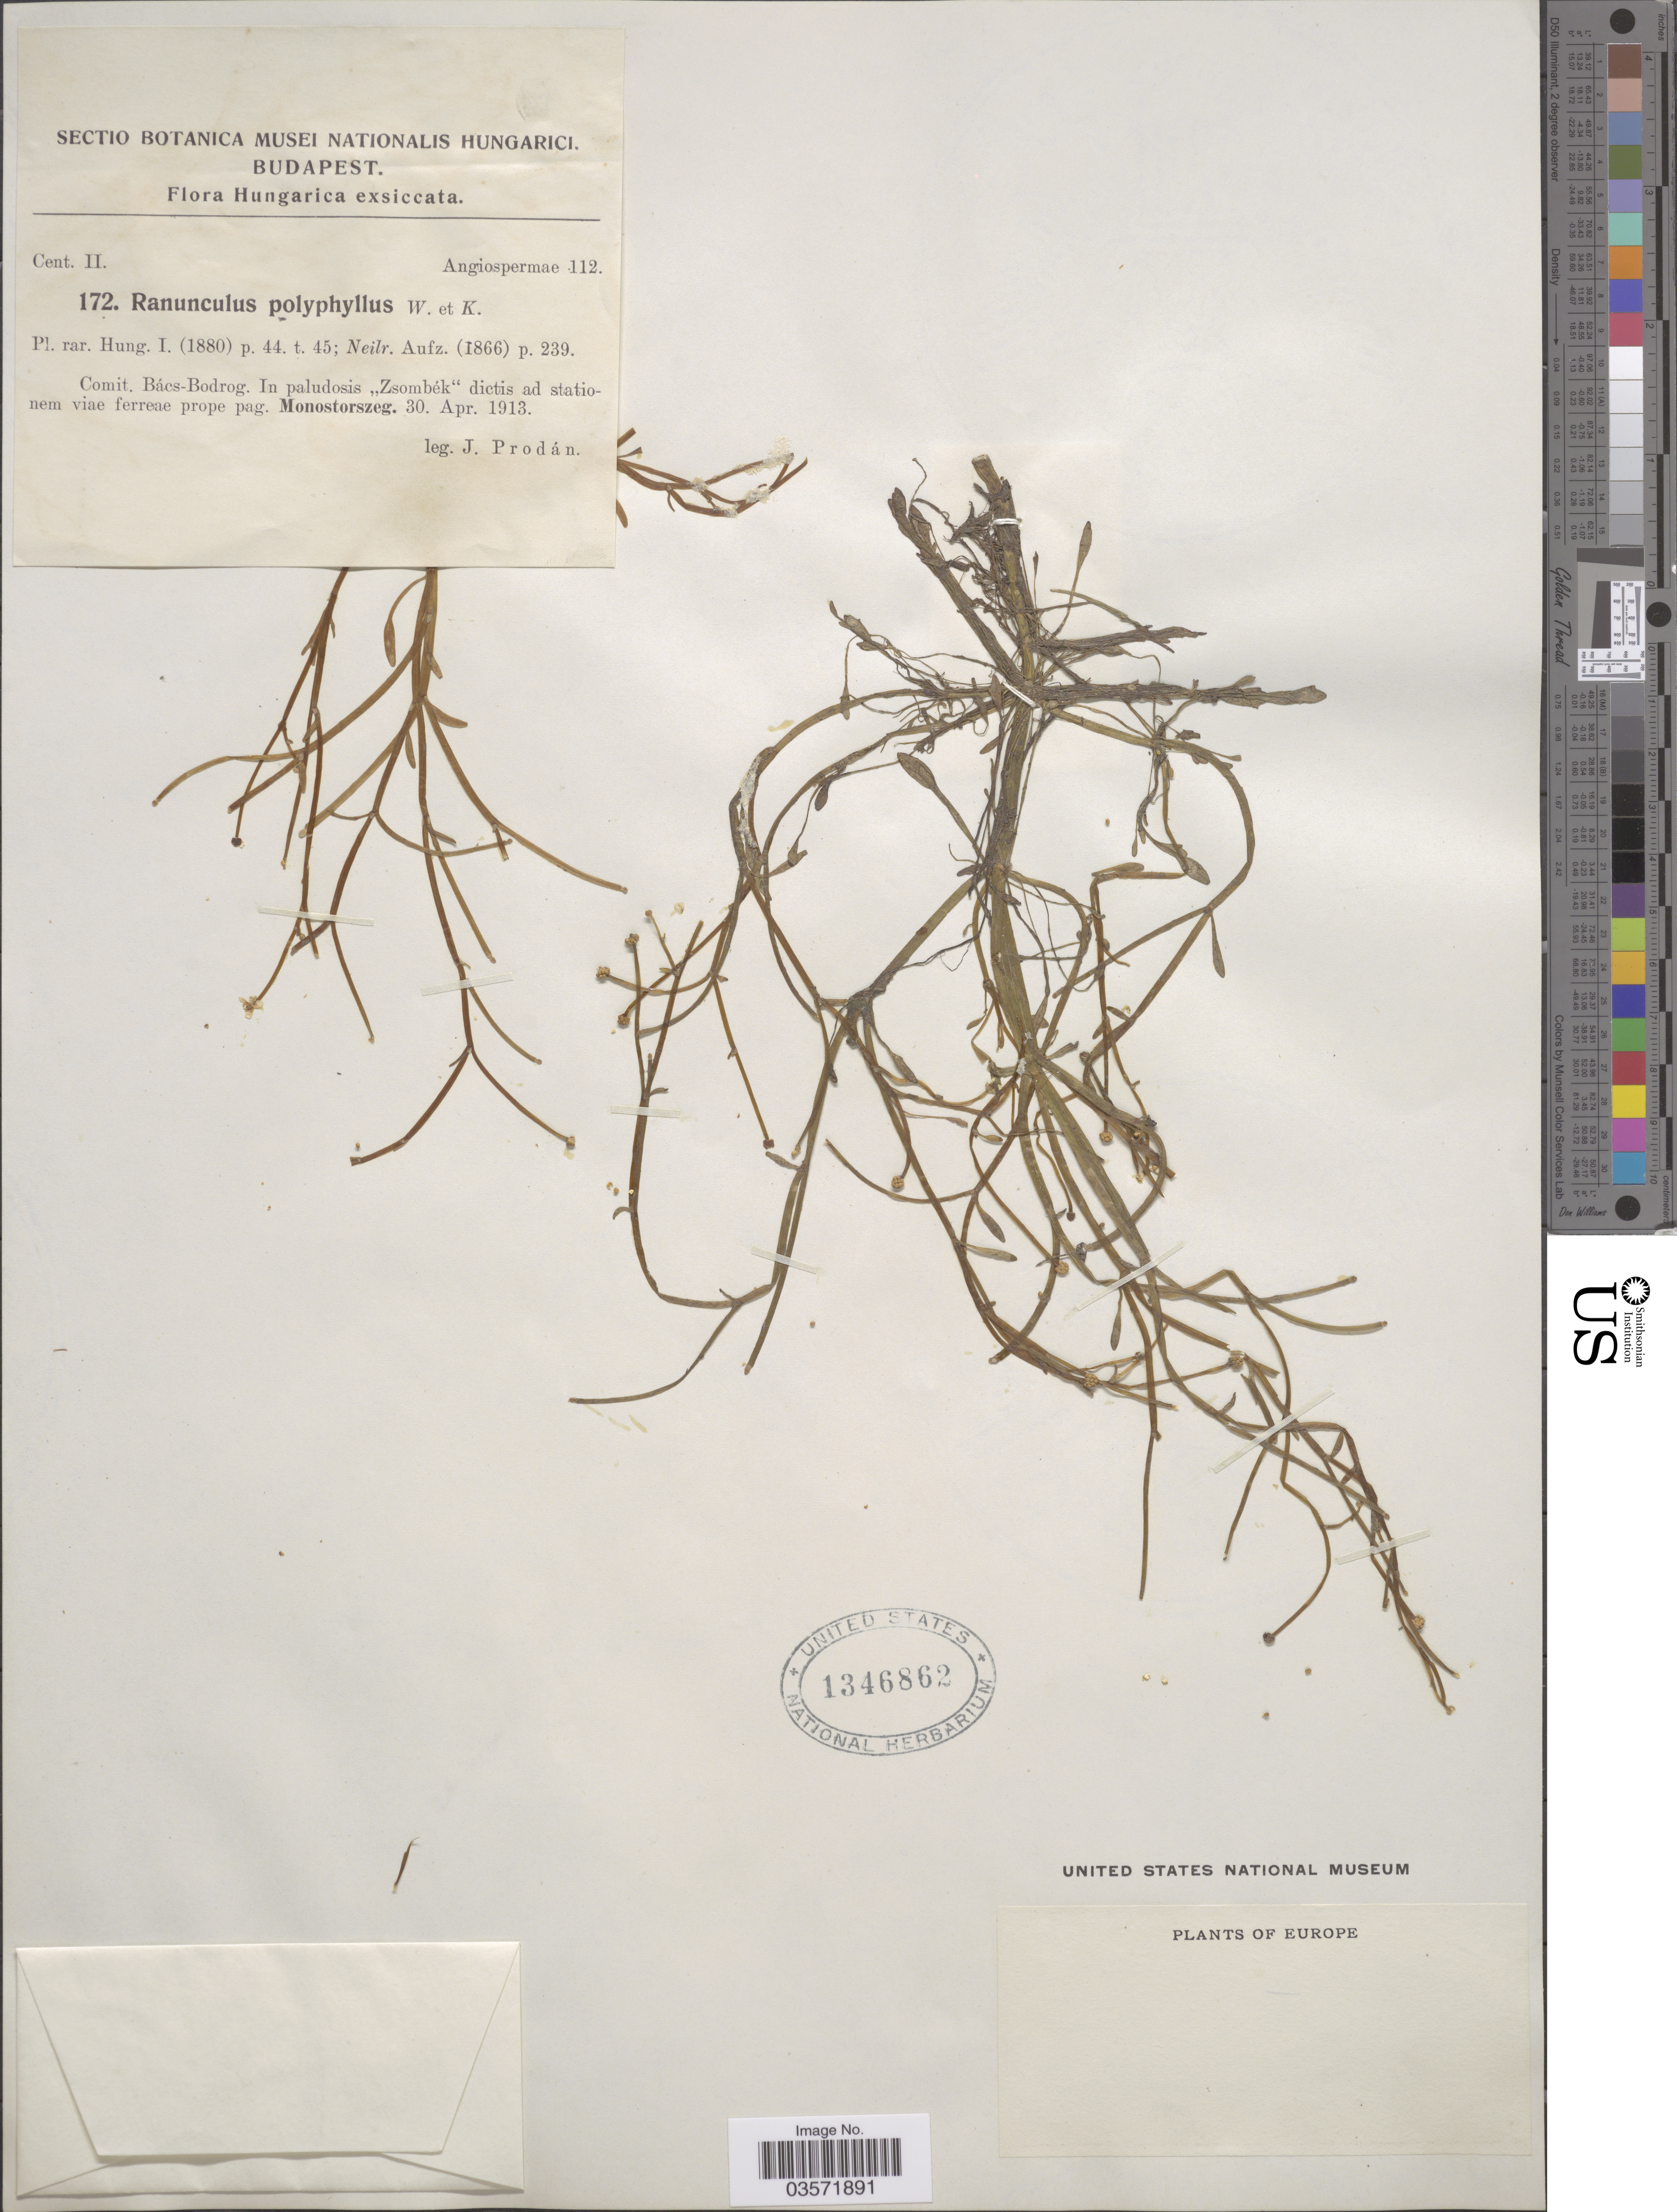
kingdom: Plantae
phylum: Tracheophyta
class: Magnoliopsida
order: Ranunculales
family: Ranunculaceae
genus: Ranunculus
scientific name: Ranunculus polyphyllus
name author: Waldst. & Kit. ex Willd.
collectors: J. Prodan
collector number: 172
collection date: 1913-04-30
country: Hungary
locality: Comit. Bács-Bodrog. In paludosis "Zsombék" dictis ad stationem viae ferreae prope pag. Monostorszeg.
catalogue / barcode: US 1346862